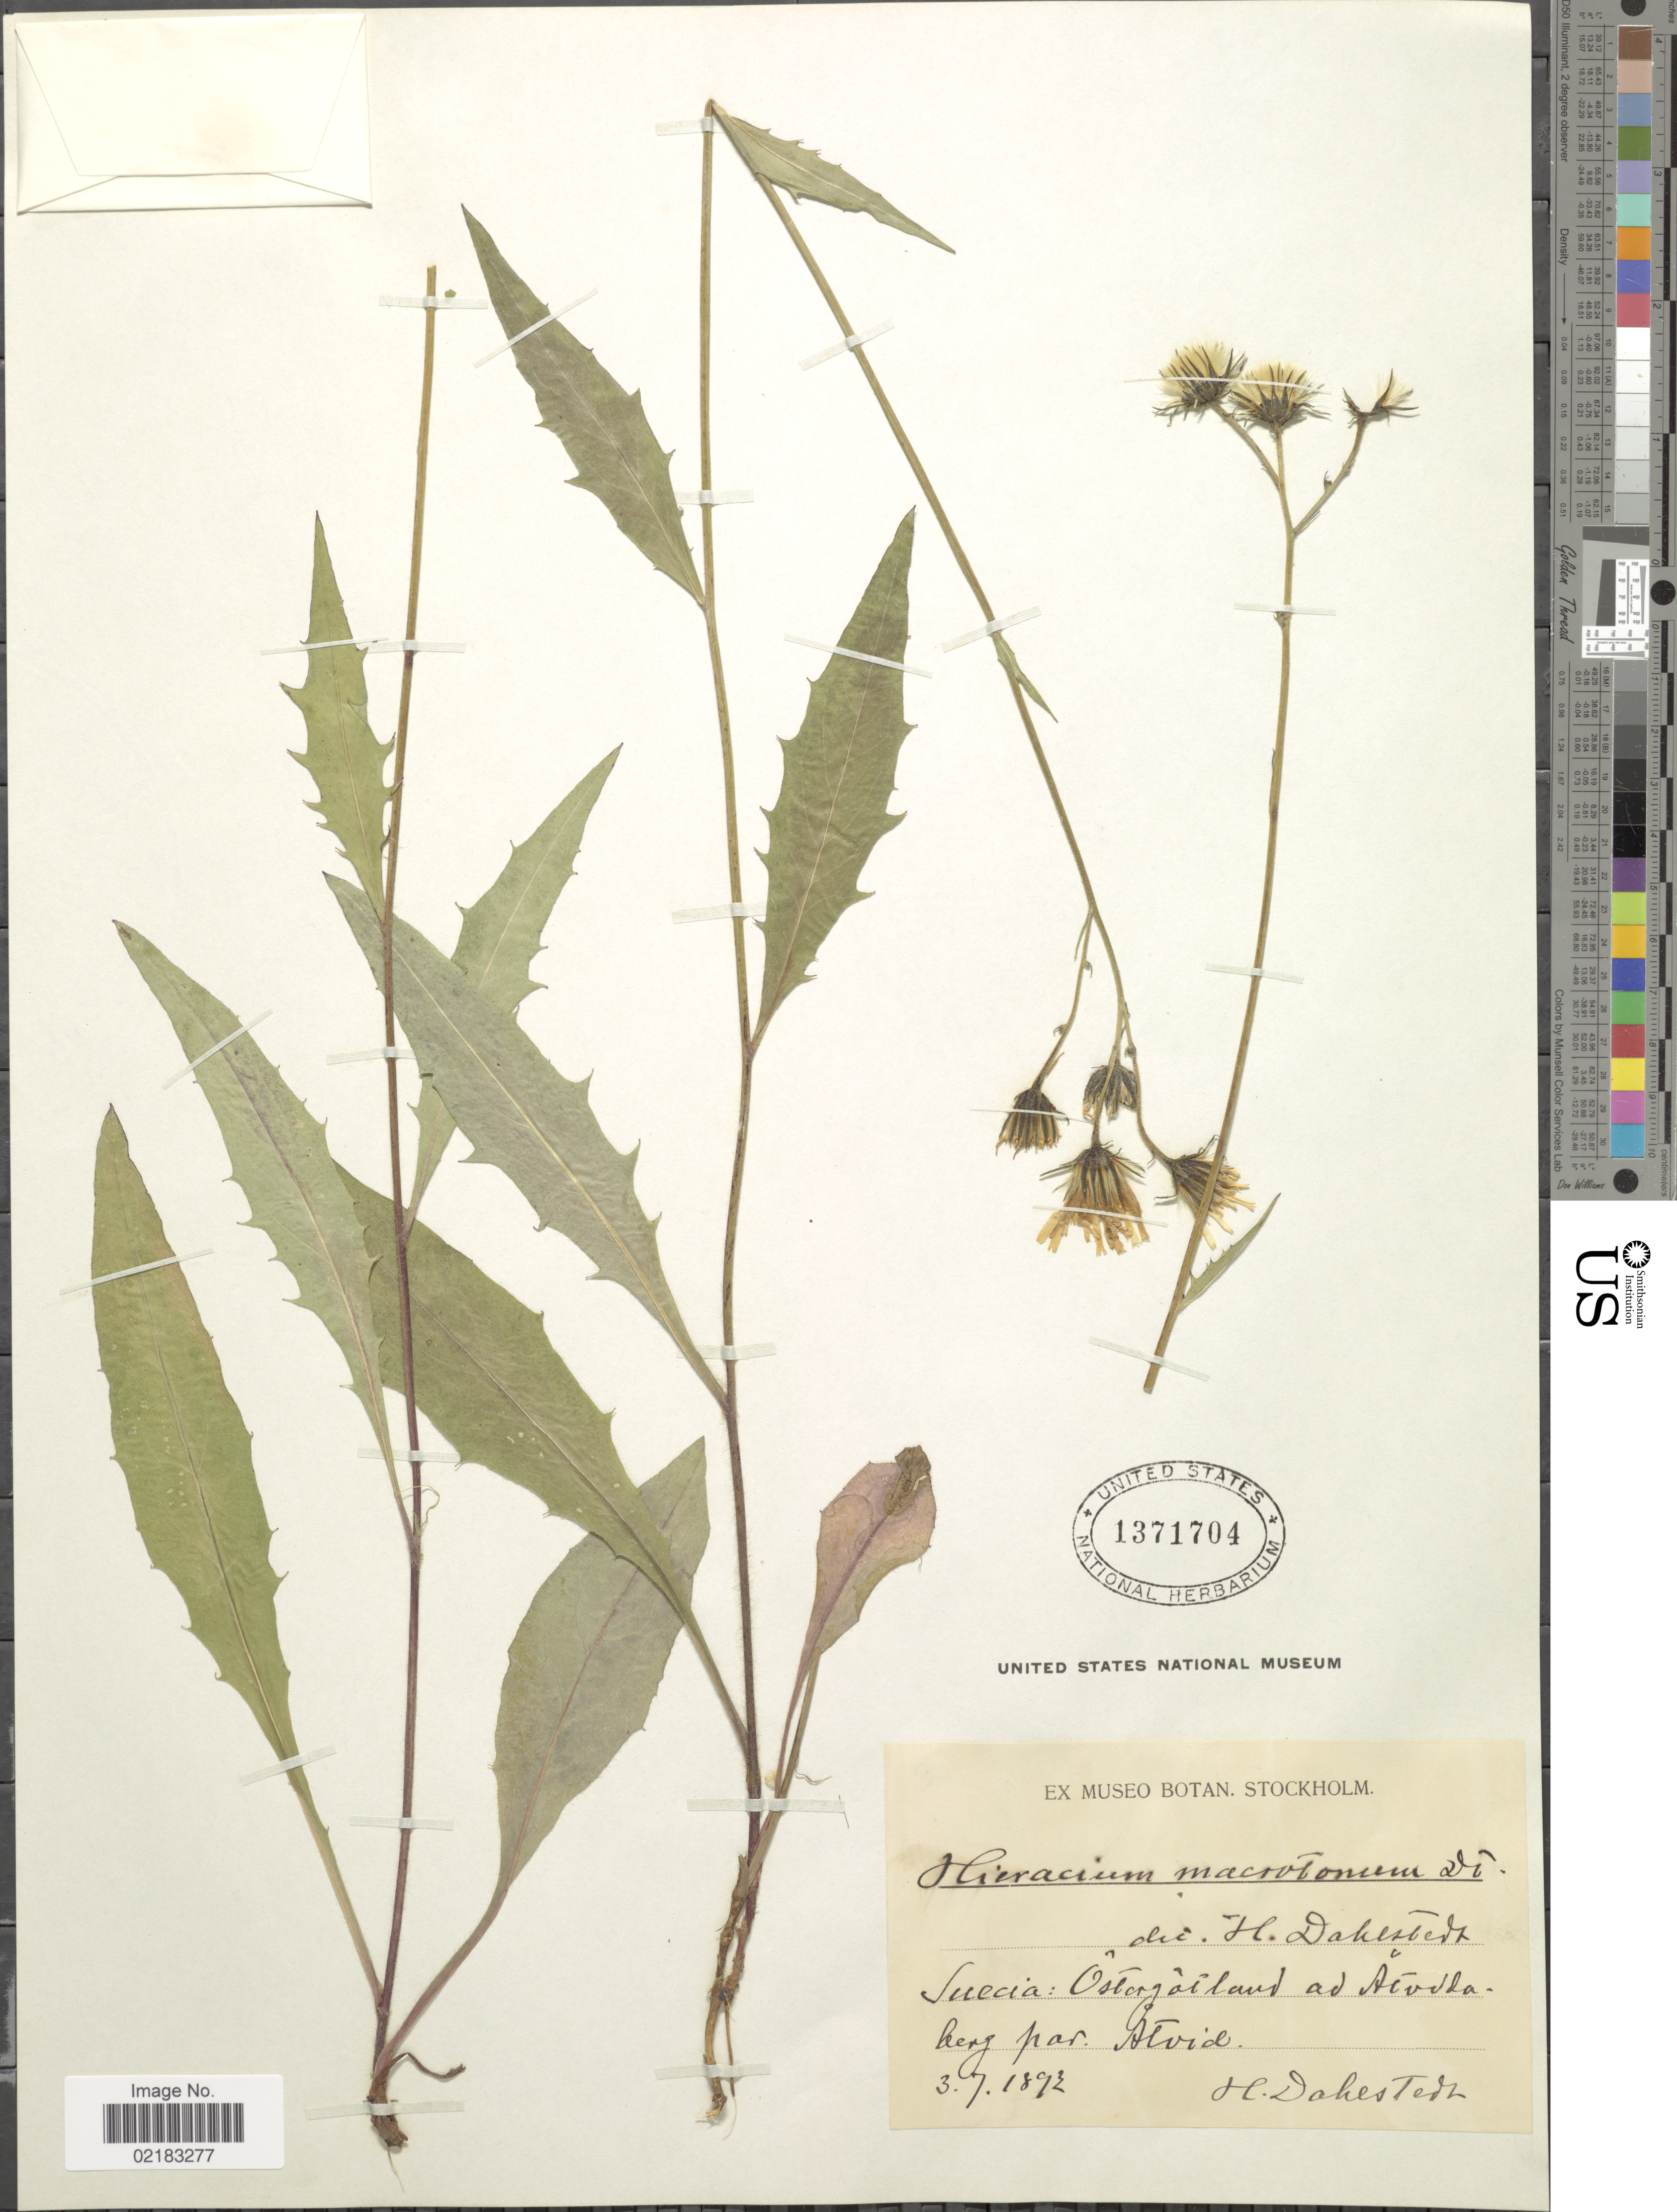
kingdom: Plantae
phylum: Tracheophyta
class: Magnoliopsida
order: Asterales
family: Asteraceae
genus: Hieracium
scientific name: Hieracium macrotonum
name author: Dahlst.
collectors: H. G. Dahlstedt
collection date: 1892-07-03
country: Sweden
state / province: Östergötland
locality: Suecia: Ostergatland ad Atvidaberg par. Atvid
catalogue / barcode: US 1371704